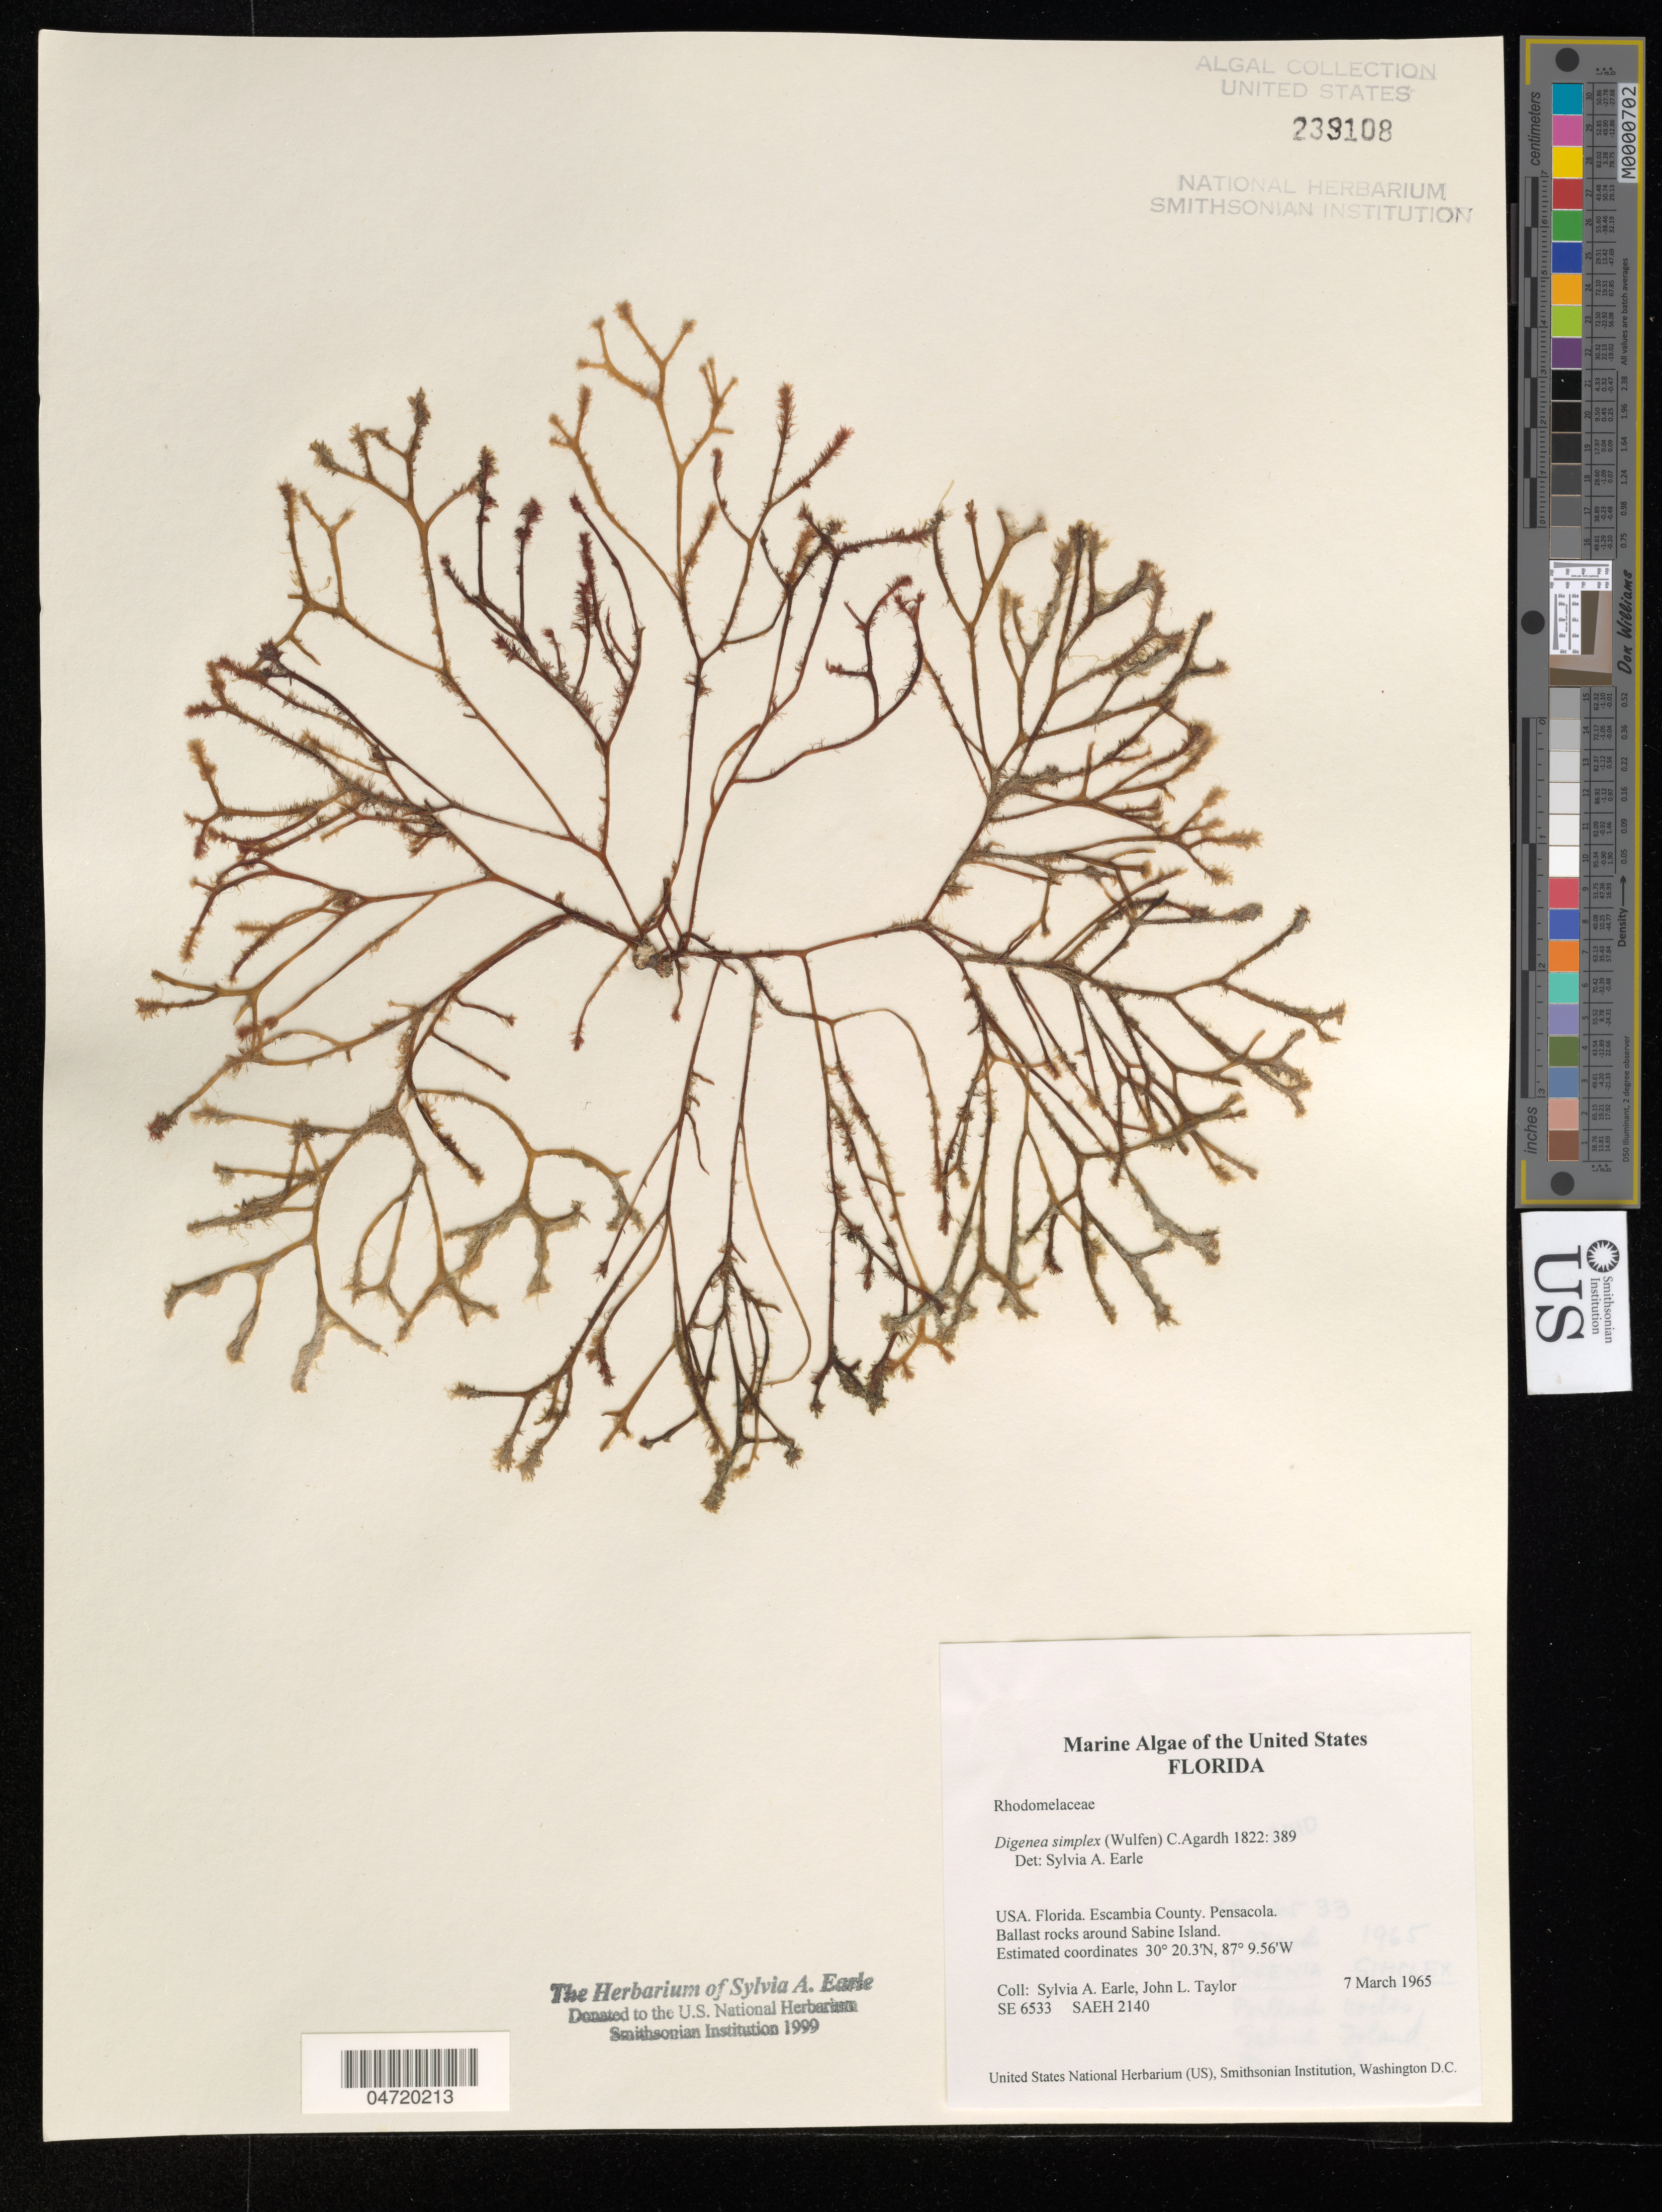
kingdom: Plantae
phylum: Rhodophyta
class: Florideophyceae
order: Ceramiales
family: Rhodomelaceae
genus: Digenea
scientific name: Digenea simplex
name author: (Wulfen) C. Agardh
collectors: S. A. Earle & J. L. Taylor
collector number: SE6533/SAEH2140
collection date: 1965-03-07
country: United States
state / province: Florida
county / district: Escambia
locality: Escambia County. Pensacola. Ballast rocks around Sabine Island.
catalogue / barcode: US 239108